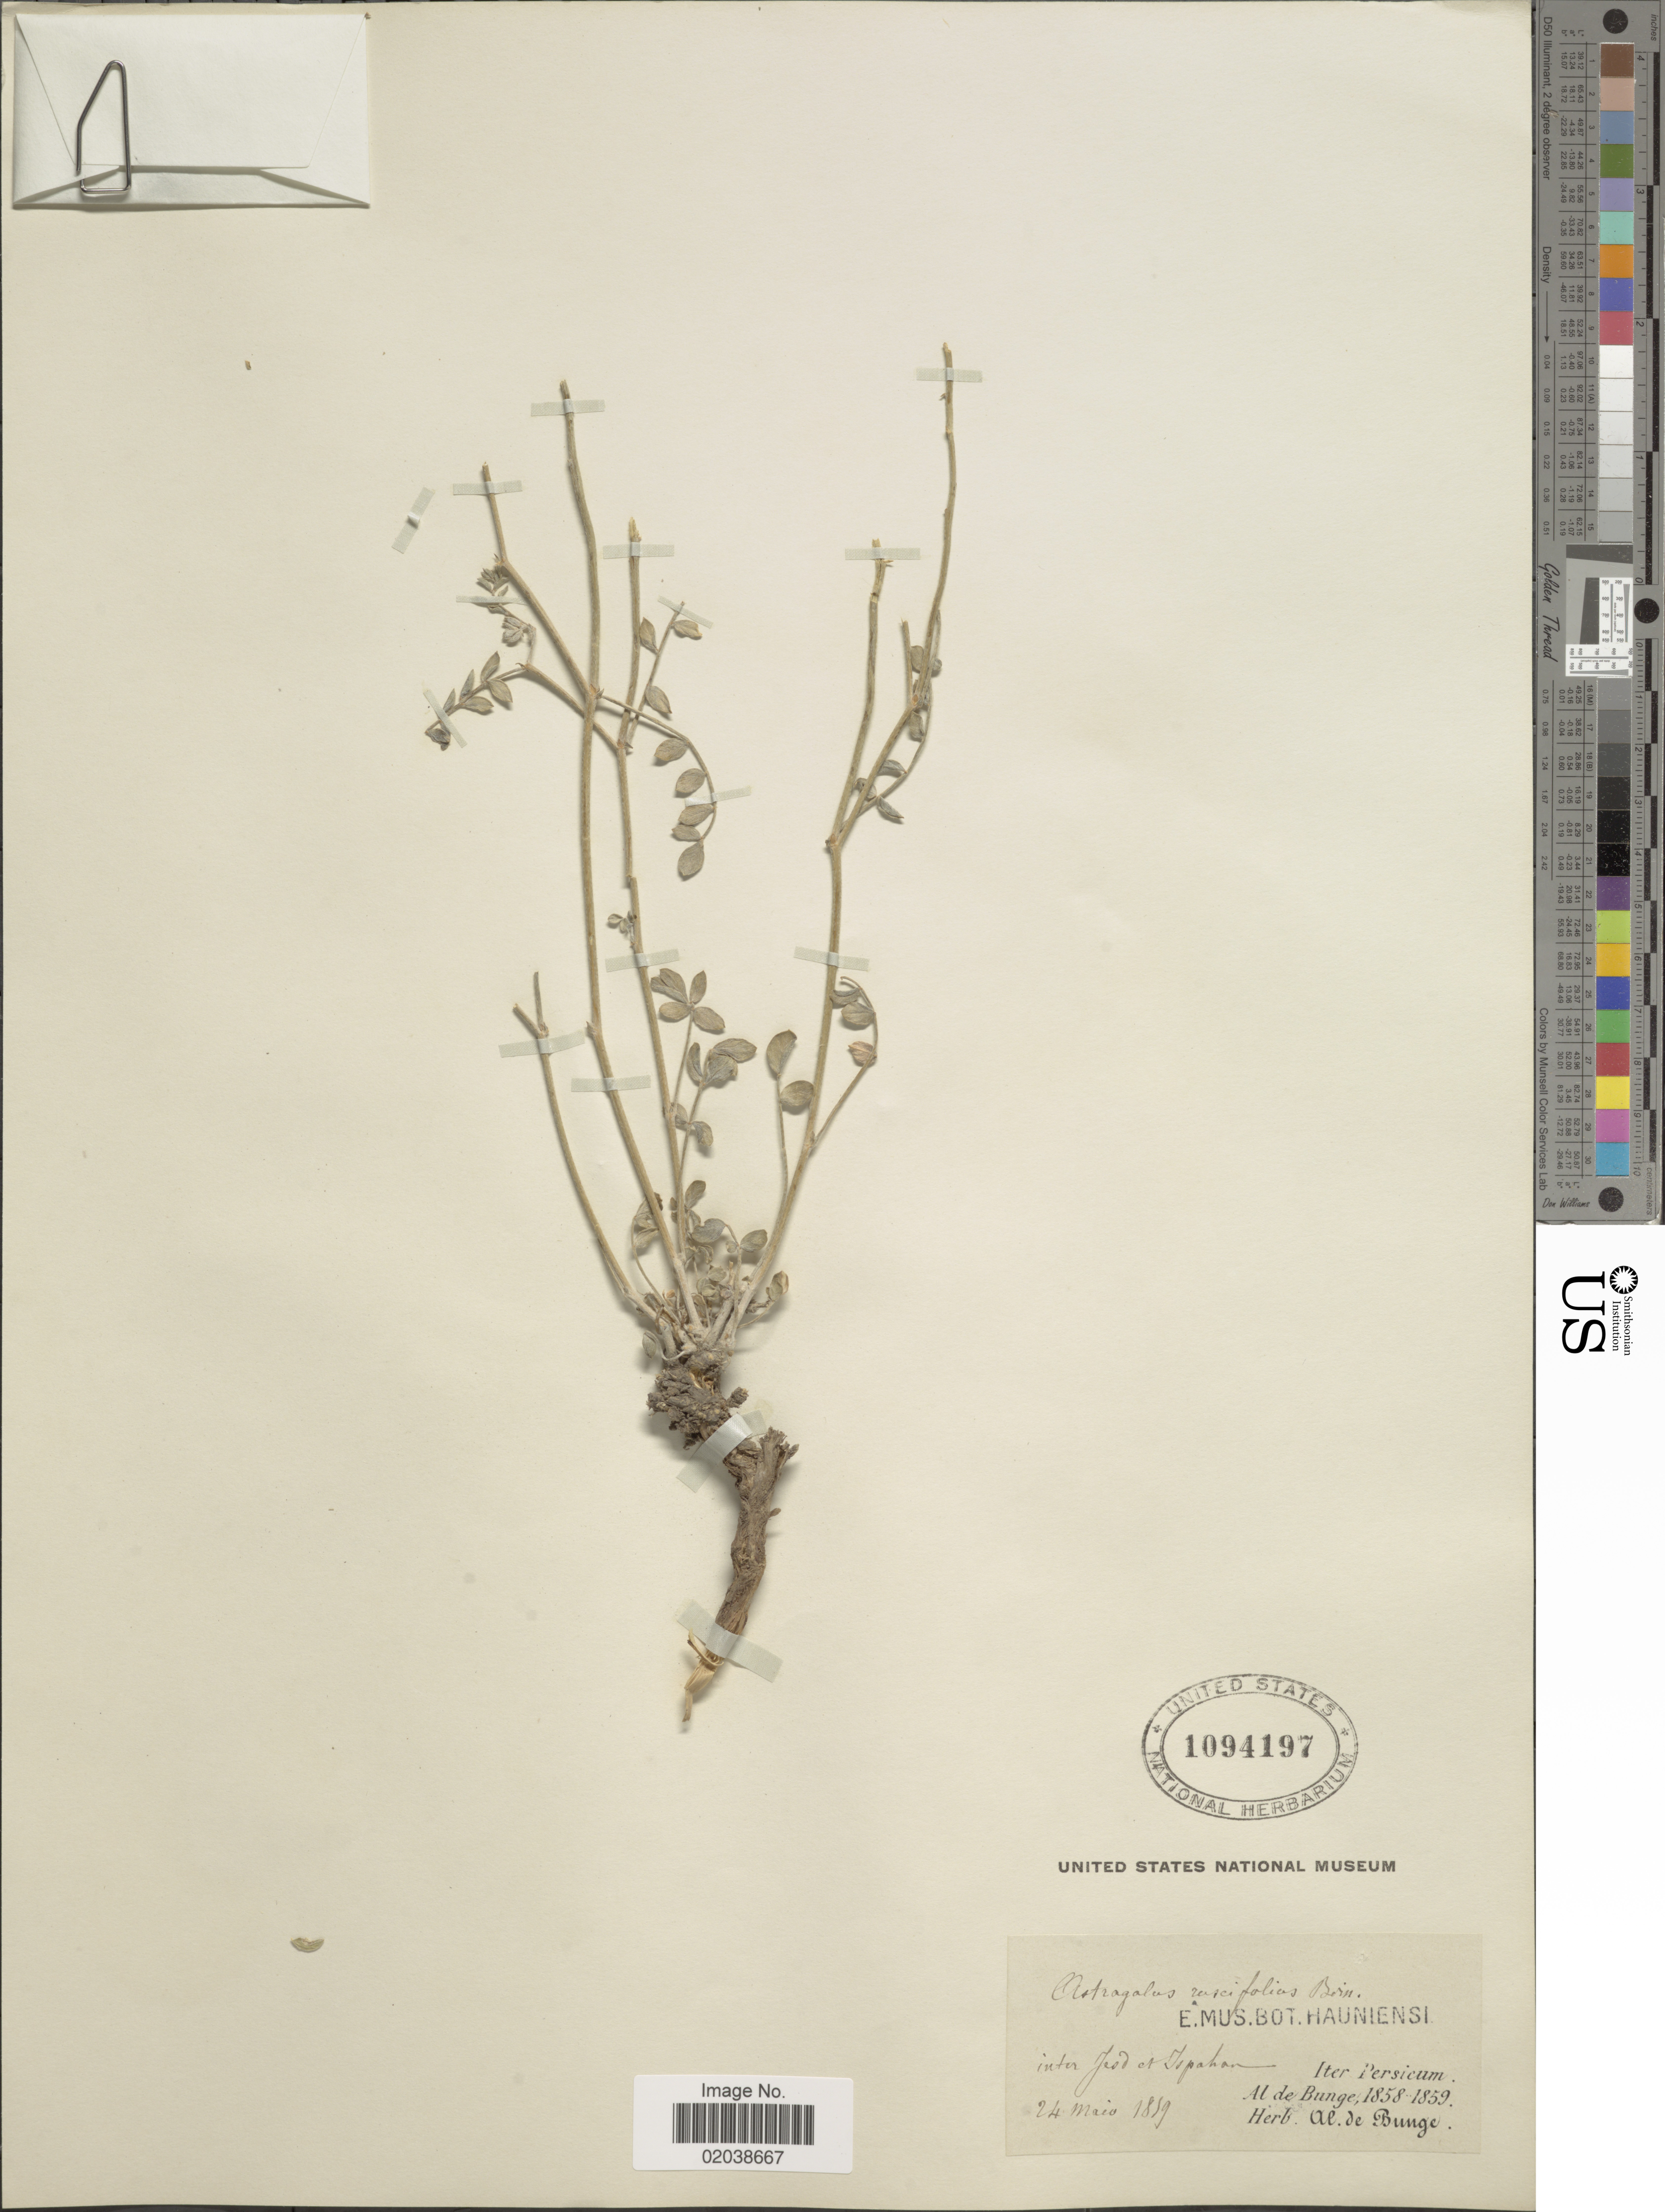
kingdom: Plantae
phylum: Tracheophyta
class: Magnoliopsida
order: Fabales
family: Fabaceae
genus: Astragalus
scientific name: Astragalus ruscifolius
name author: Boiss.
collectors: A. de Bunge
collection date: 1859-05-24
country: Iran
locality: Inter Jesd et Ispahan. Iter Persicum [interpreted]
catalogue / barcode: US 1094197